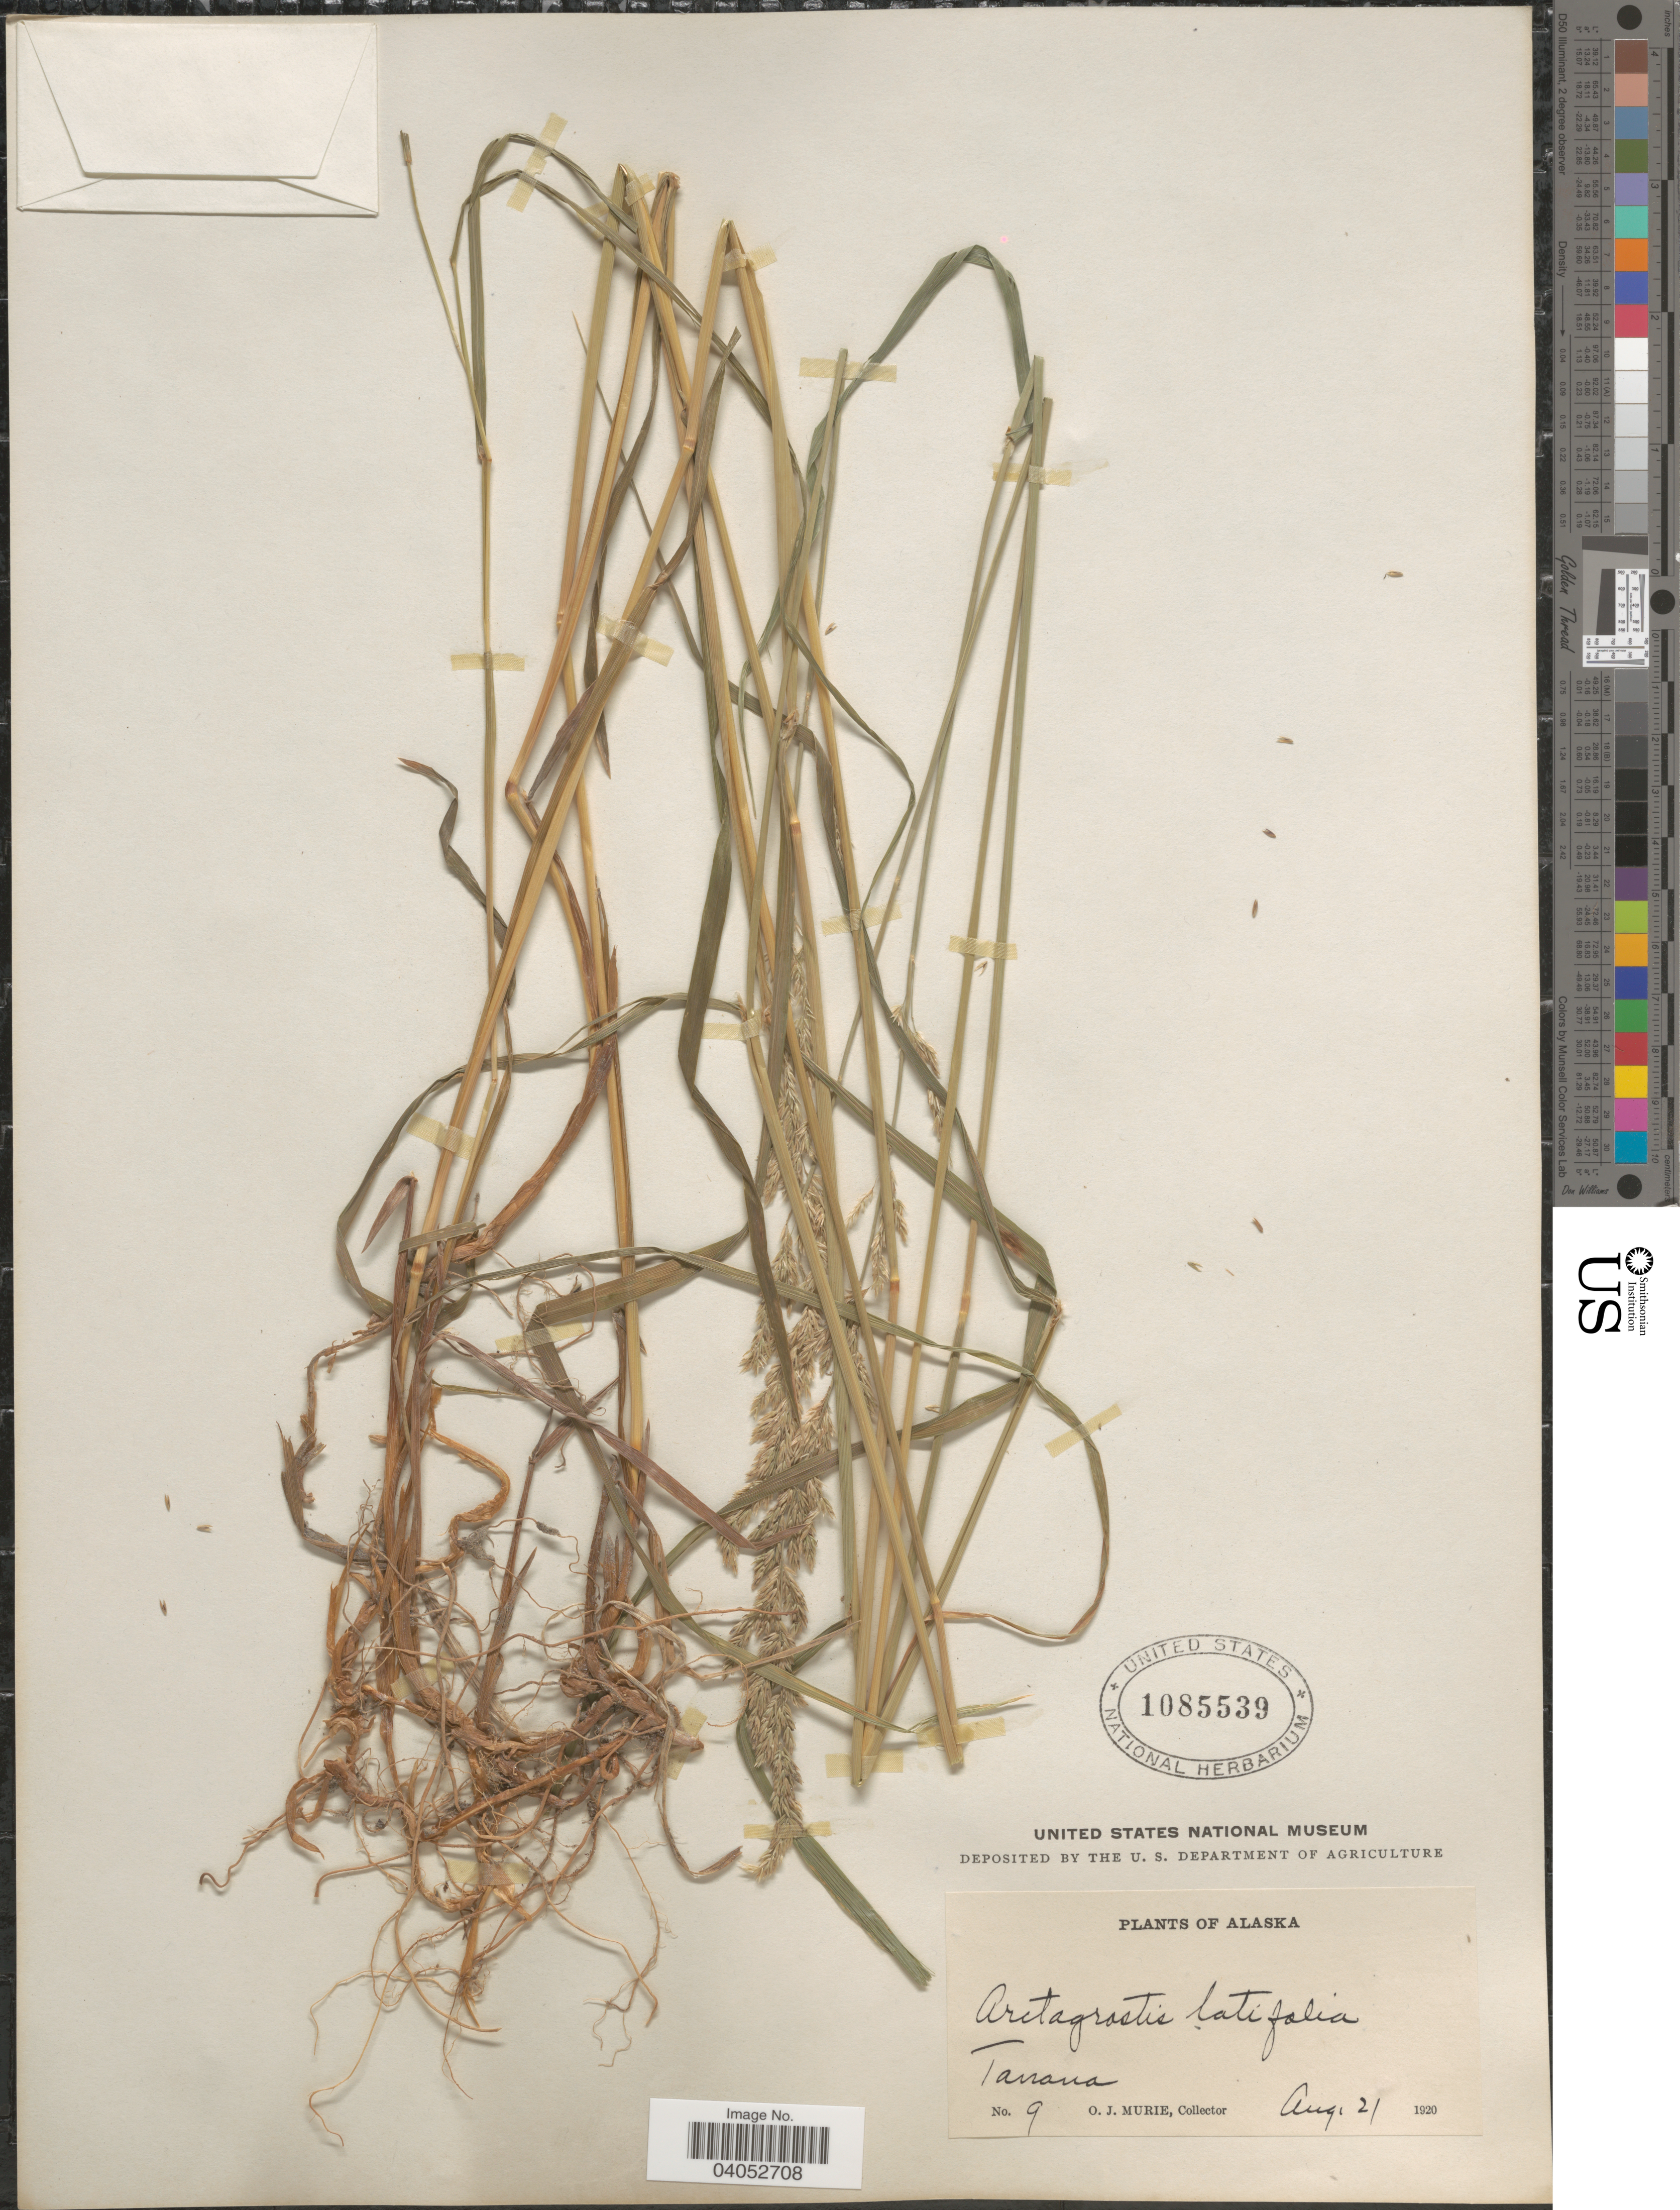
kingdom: Plantae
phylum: Tracheophyta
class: Liliopsida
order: Poales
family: Poaceae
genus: Arctagrostis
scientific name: Arctagrostis latifolia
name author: (R. Br.) Griseb.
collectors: O. Murie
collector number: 9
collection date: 1920-08-21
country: United States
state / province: Alaska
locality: Tanana.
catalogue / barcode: US 1085539